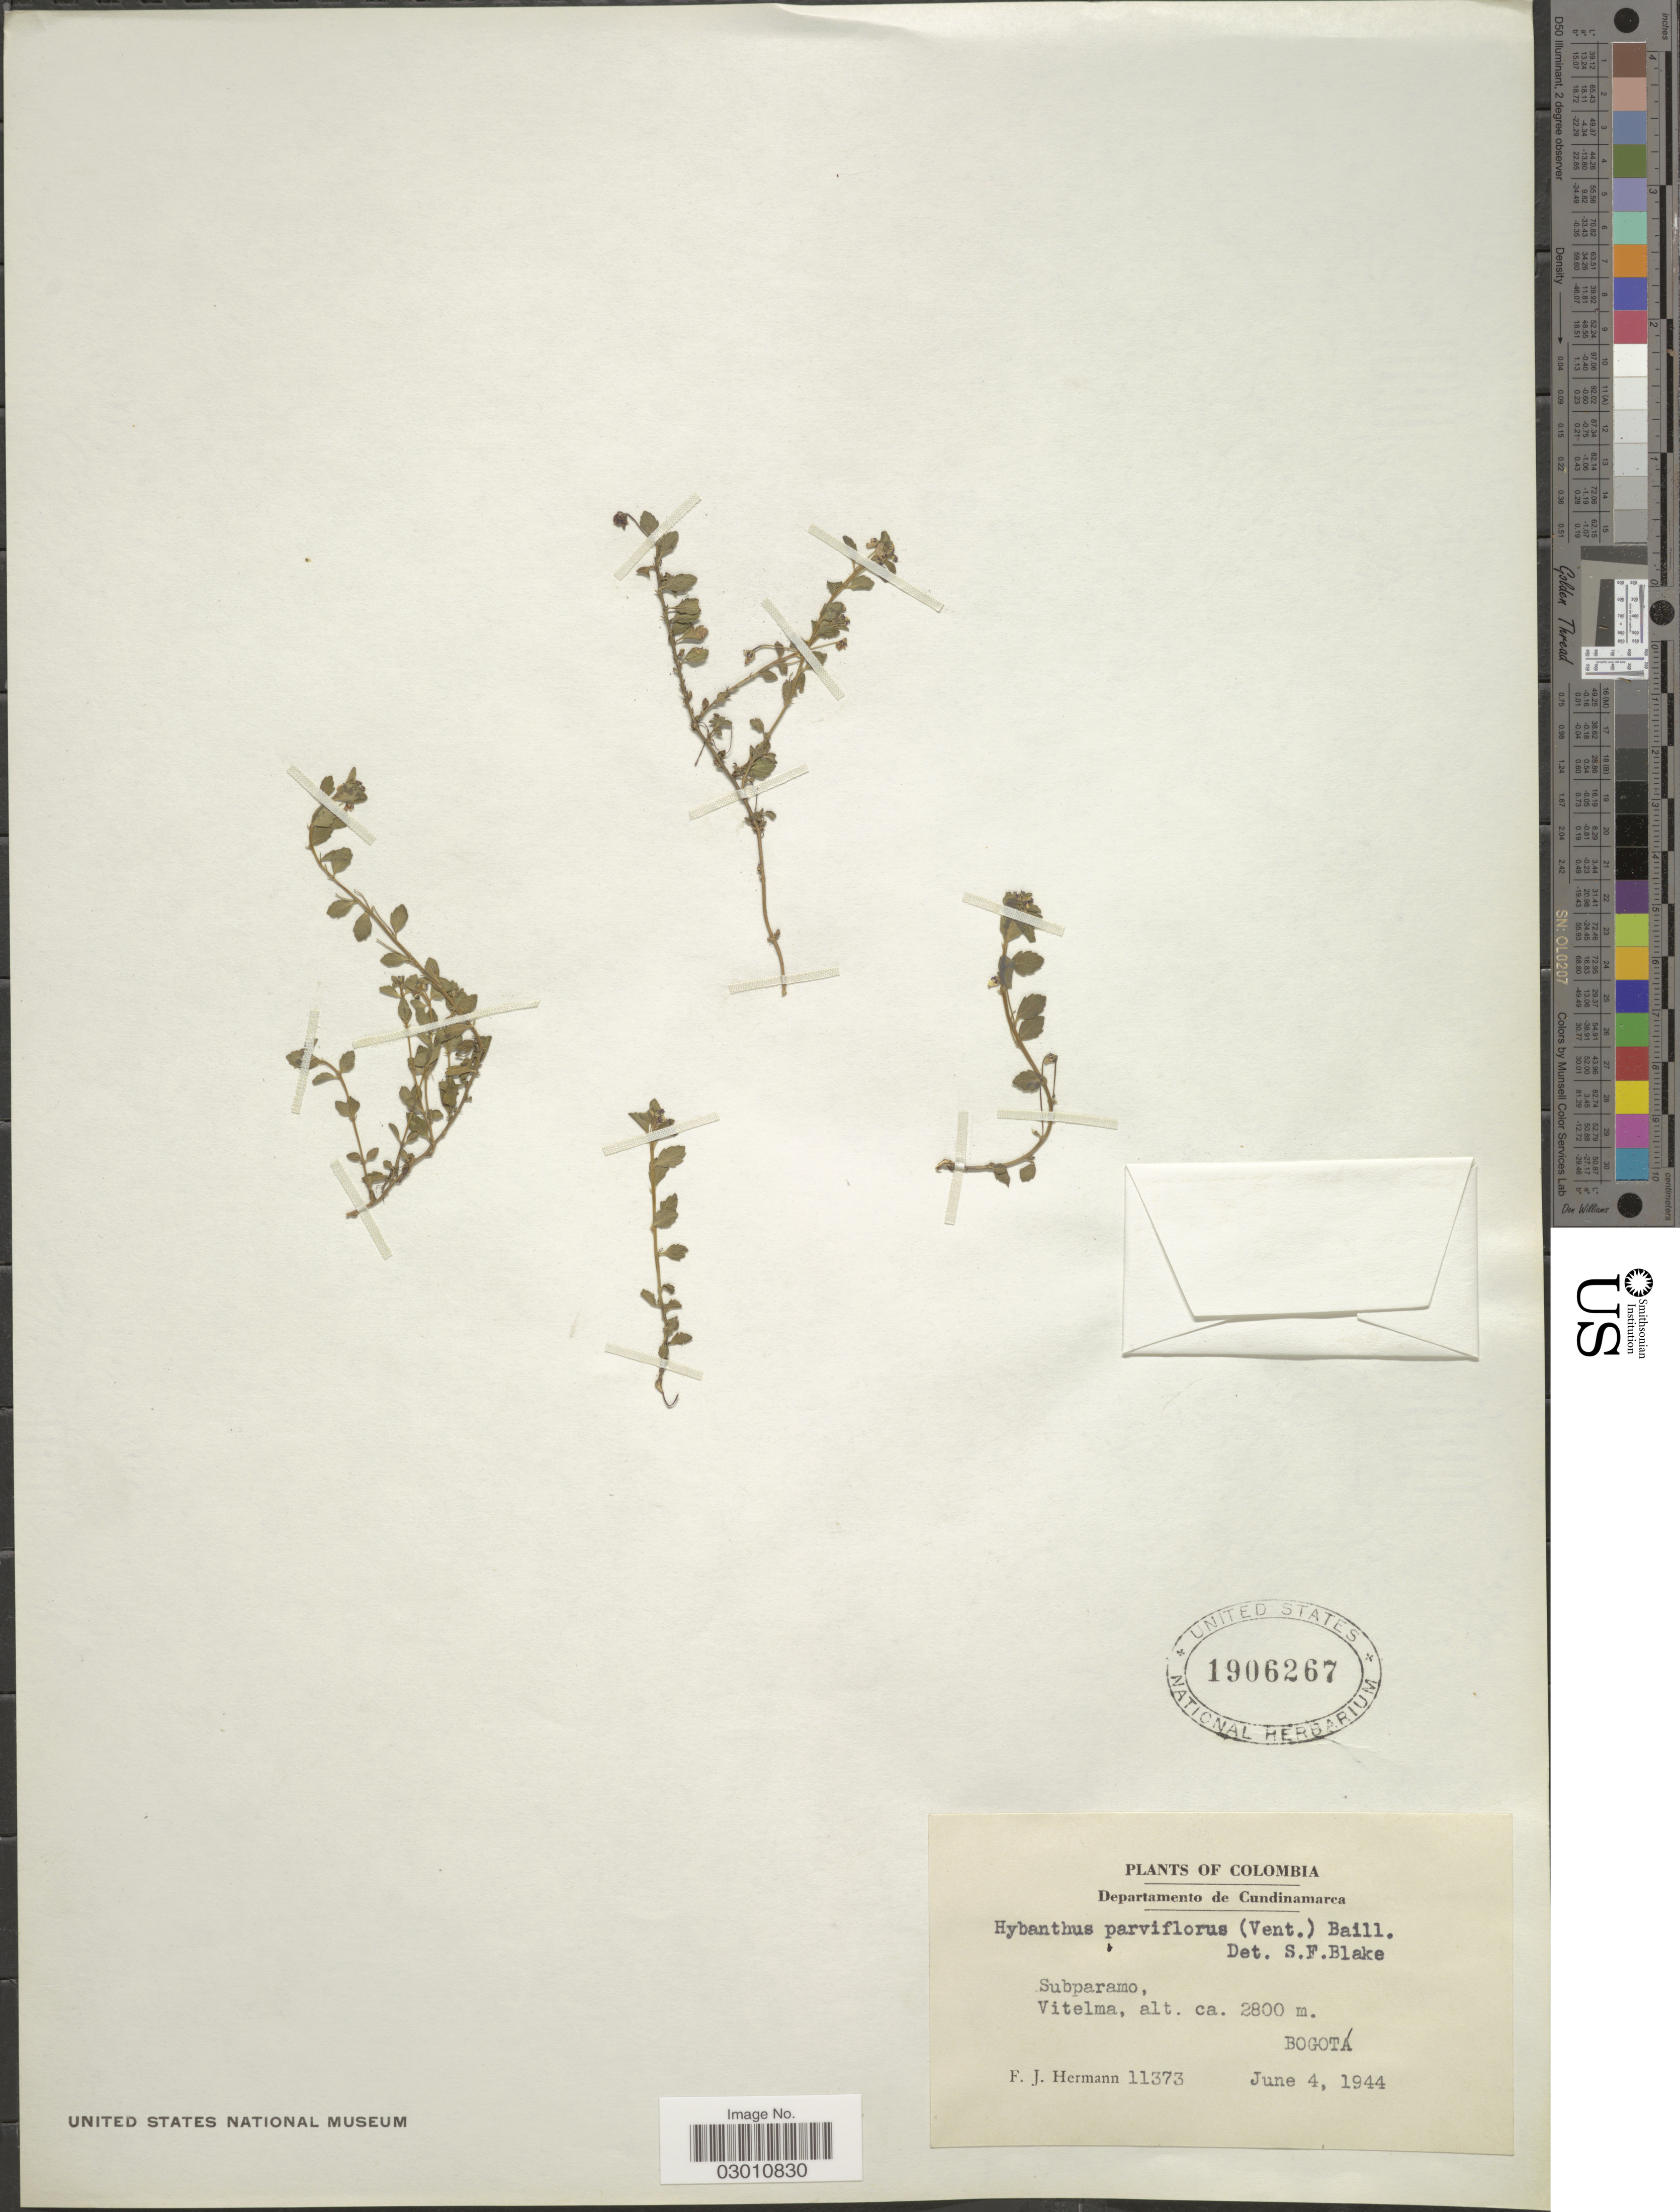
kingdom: Plantae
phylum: Tracheophyta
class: Magnoliopsida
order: Malpighiales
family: Violaceae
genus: Pombalia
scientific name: Pombalia parviflora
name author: (L. f.) Paula-Souza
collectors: F. J. Hermann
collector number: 11373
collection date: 1944-06-04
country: Colombia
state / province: Cundinamarca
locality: Departamento de Cundinamarca. Vitelma. Bogotá.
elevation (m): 2800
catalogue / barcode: US 1906267